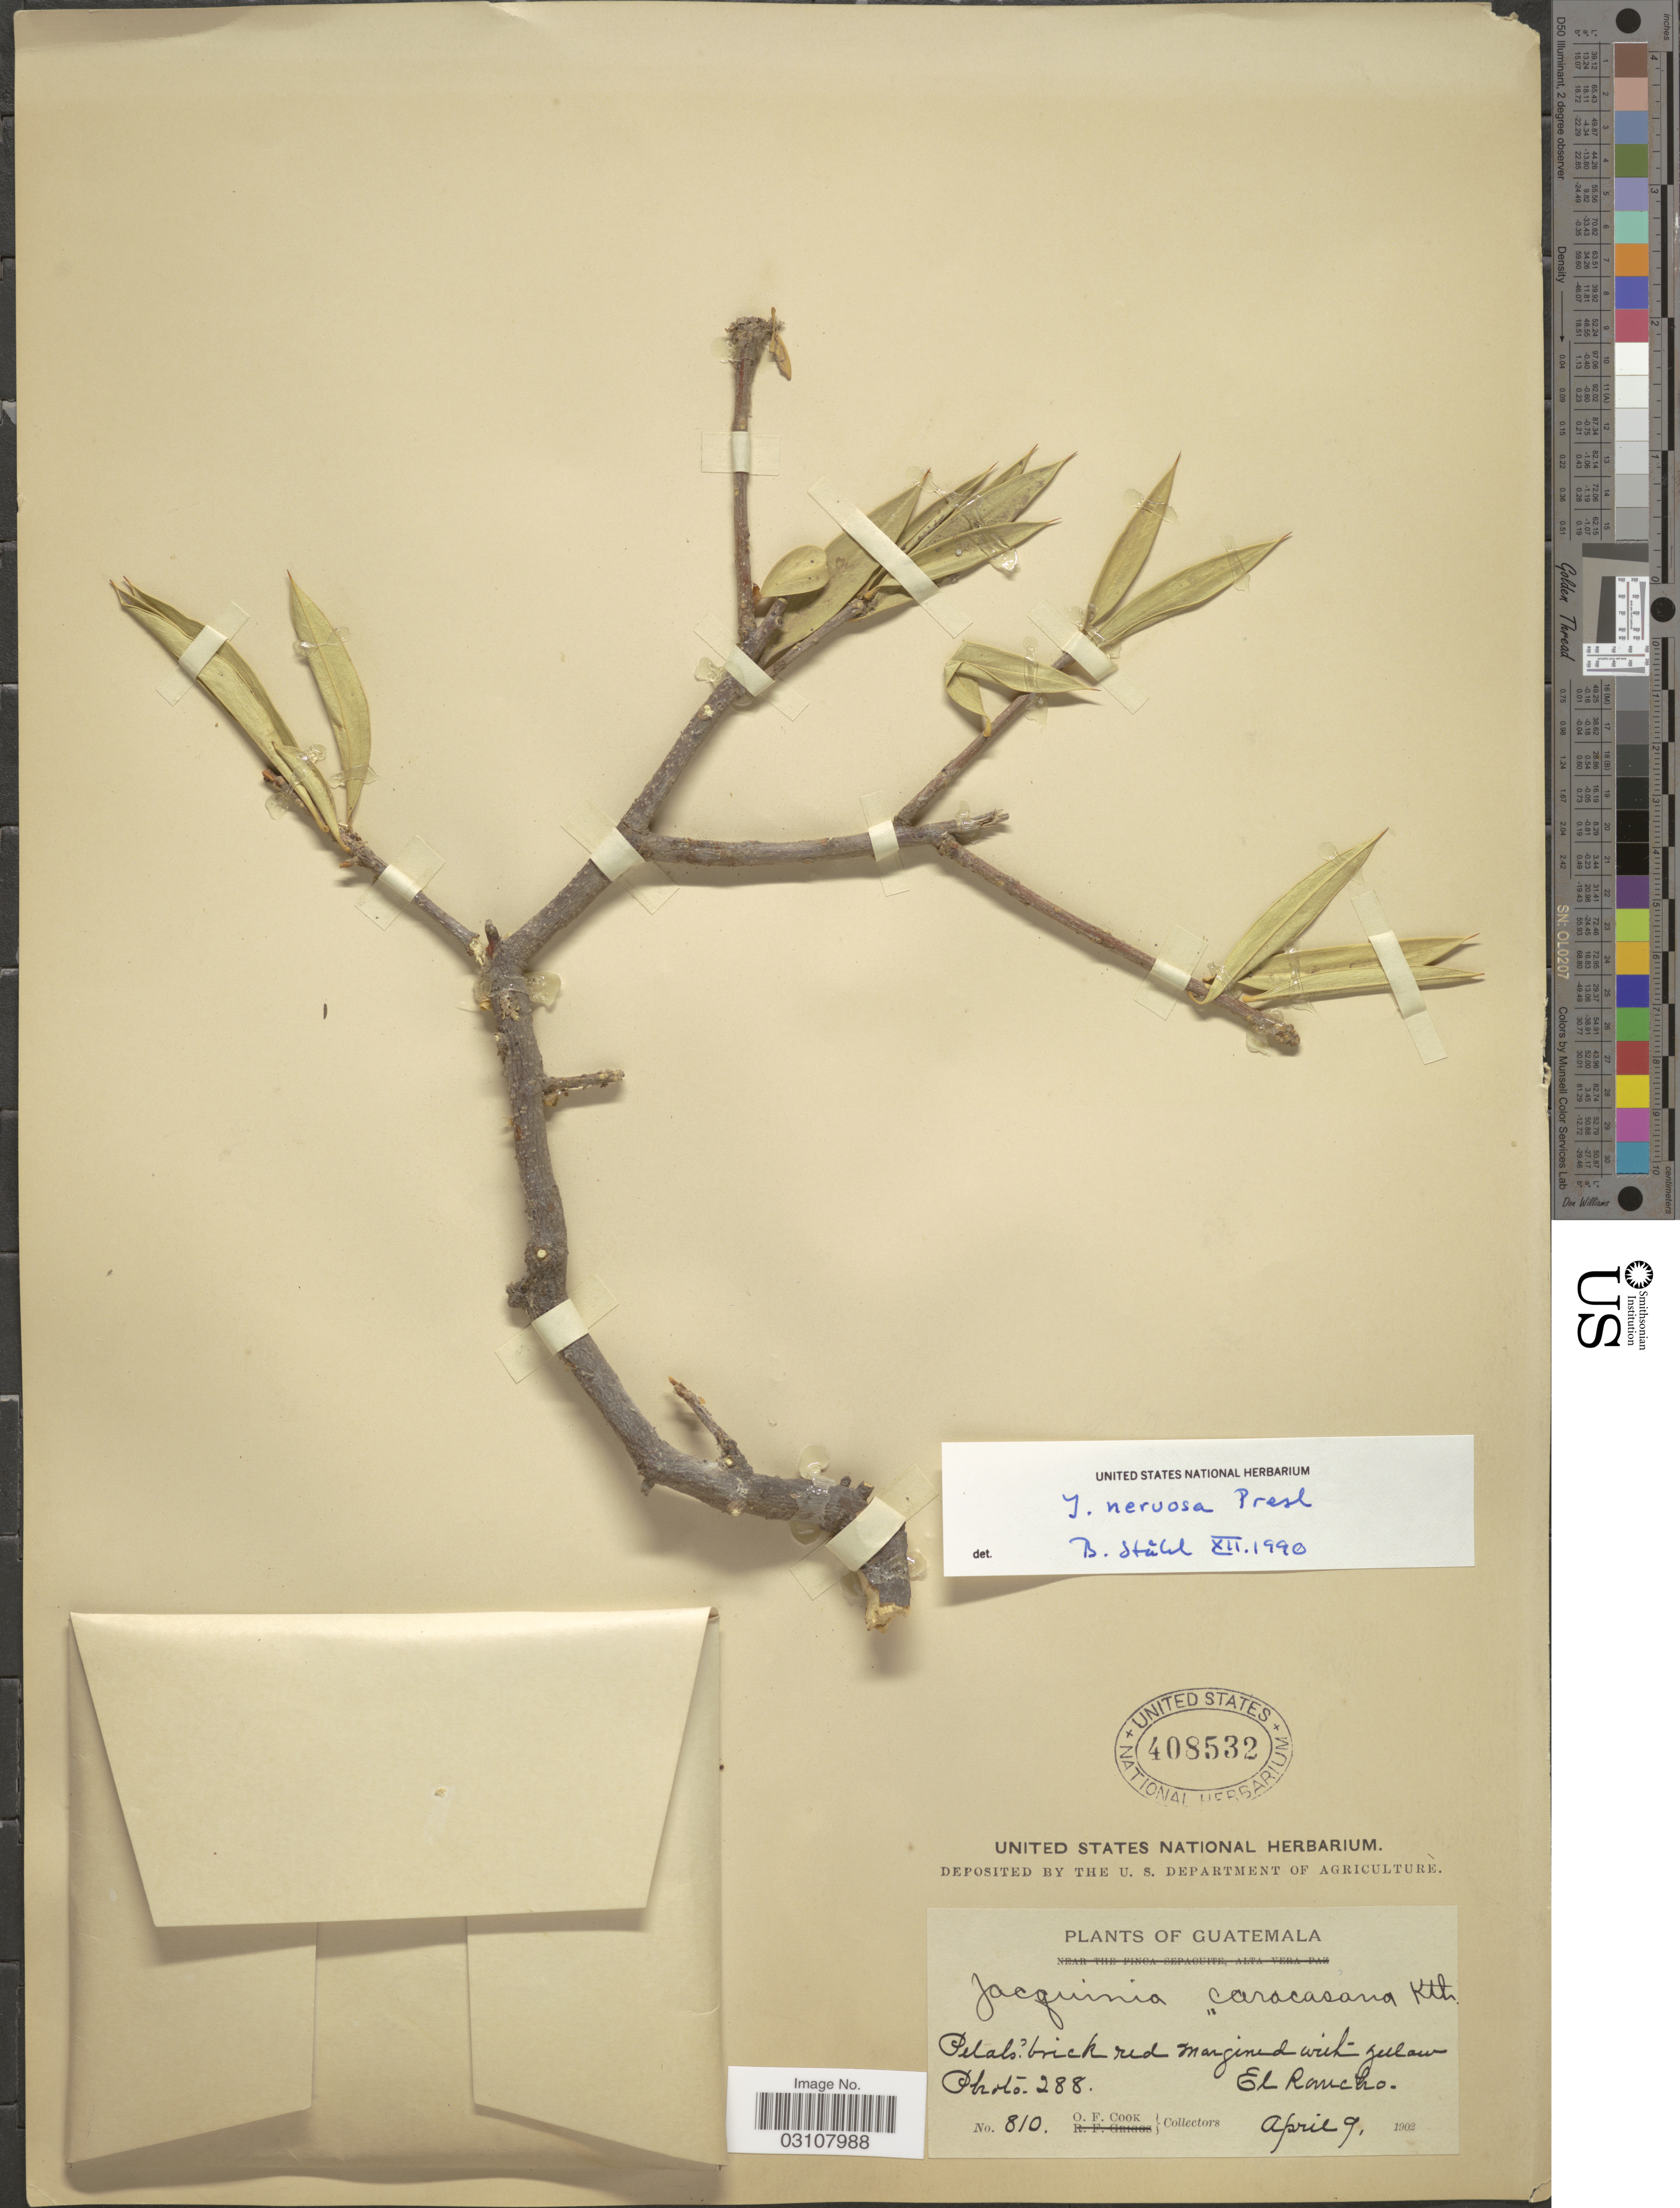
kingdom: Plantae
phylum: Tracheophyta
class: Magnoliopsida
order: Ericales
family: Primulaceae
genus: Jacquinia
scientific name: Jacquinia nervosa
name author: C. Presl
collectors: O. F. Cook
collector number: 810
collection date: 1902-04-09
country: Guatemala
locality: El Rancho.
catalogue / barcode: US 408532